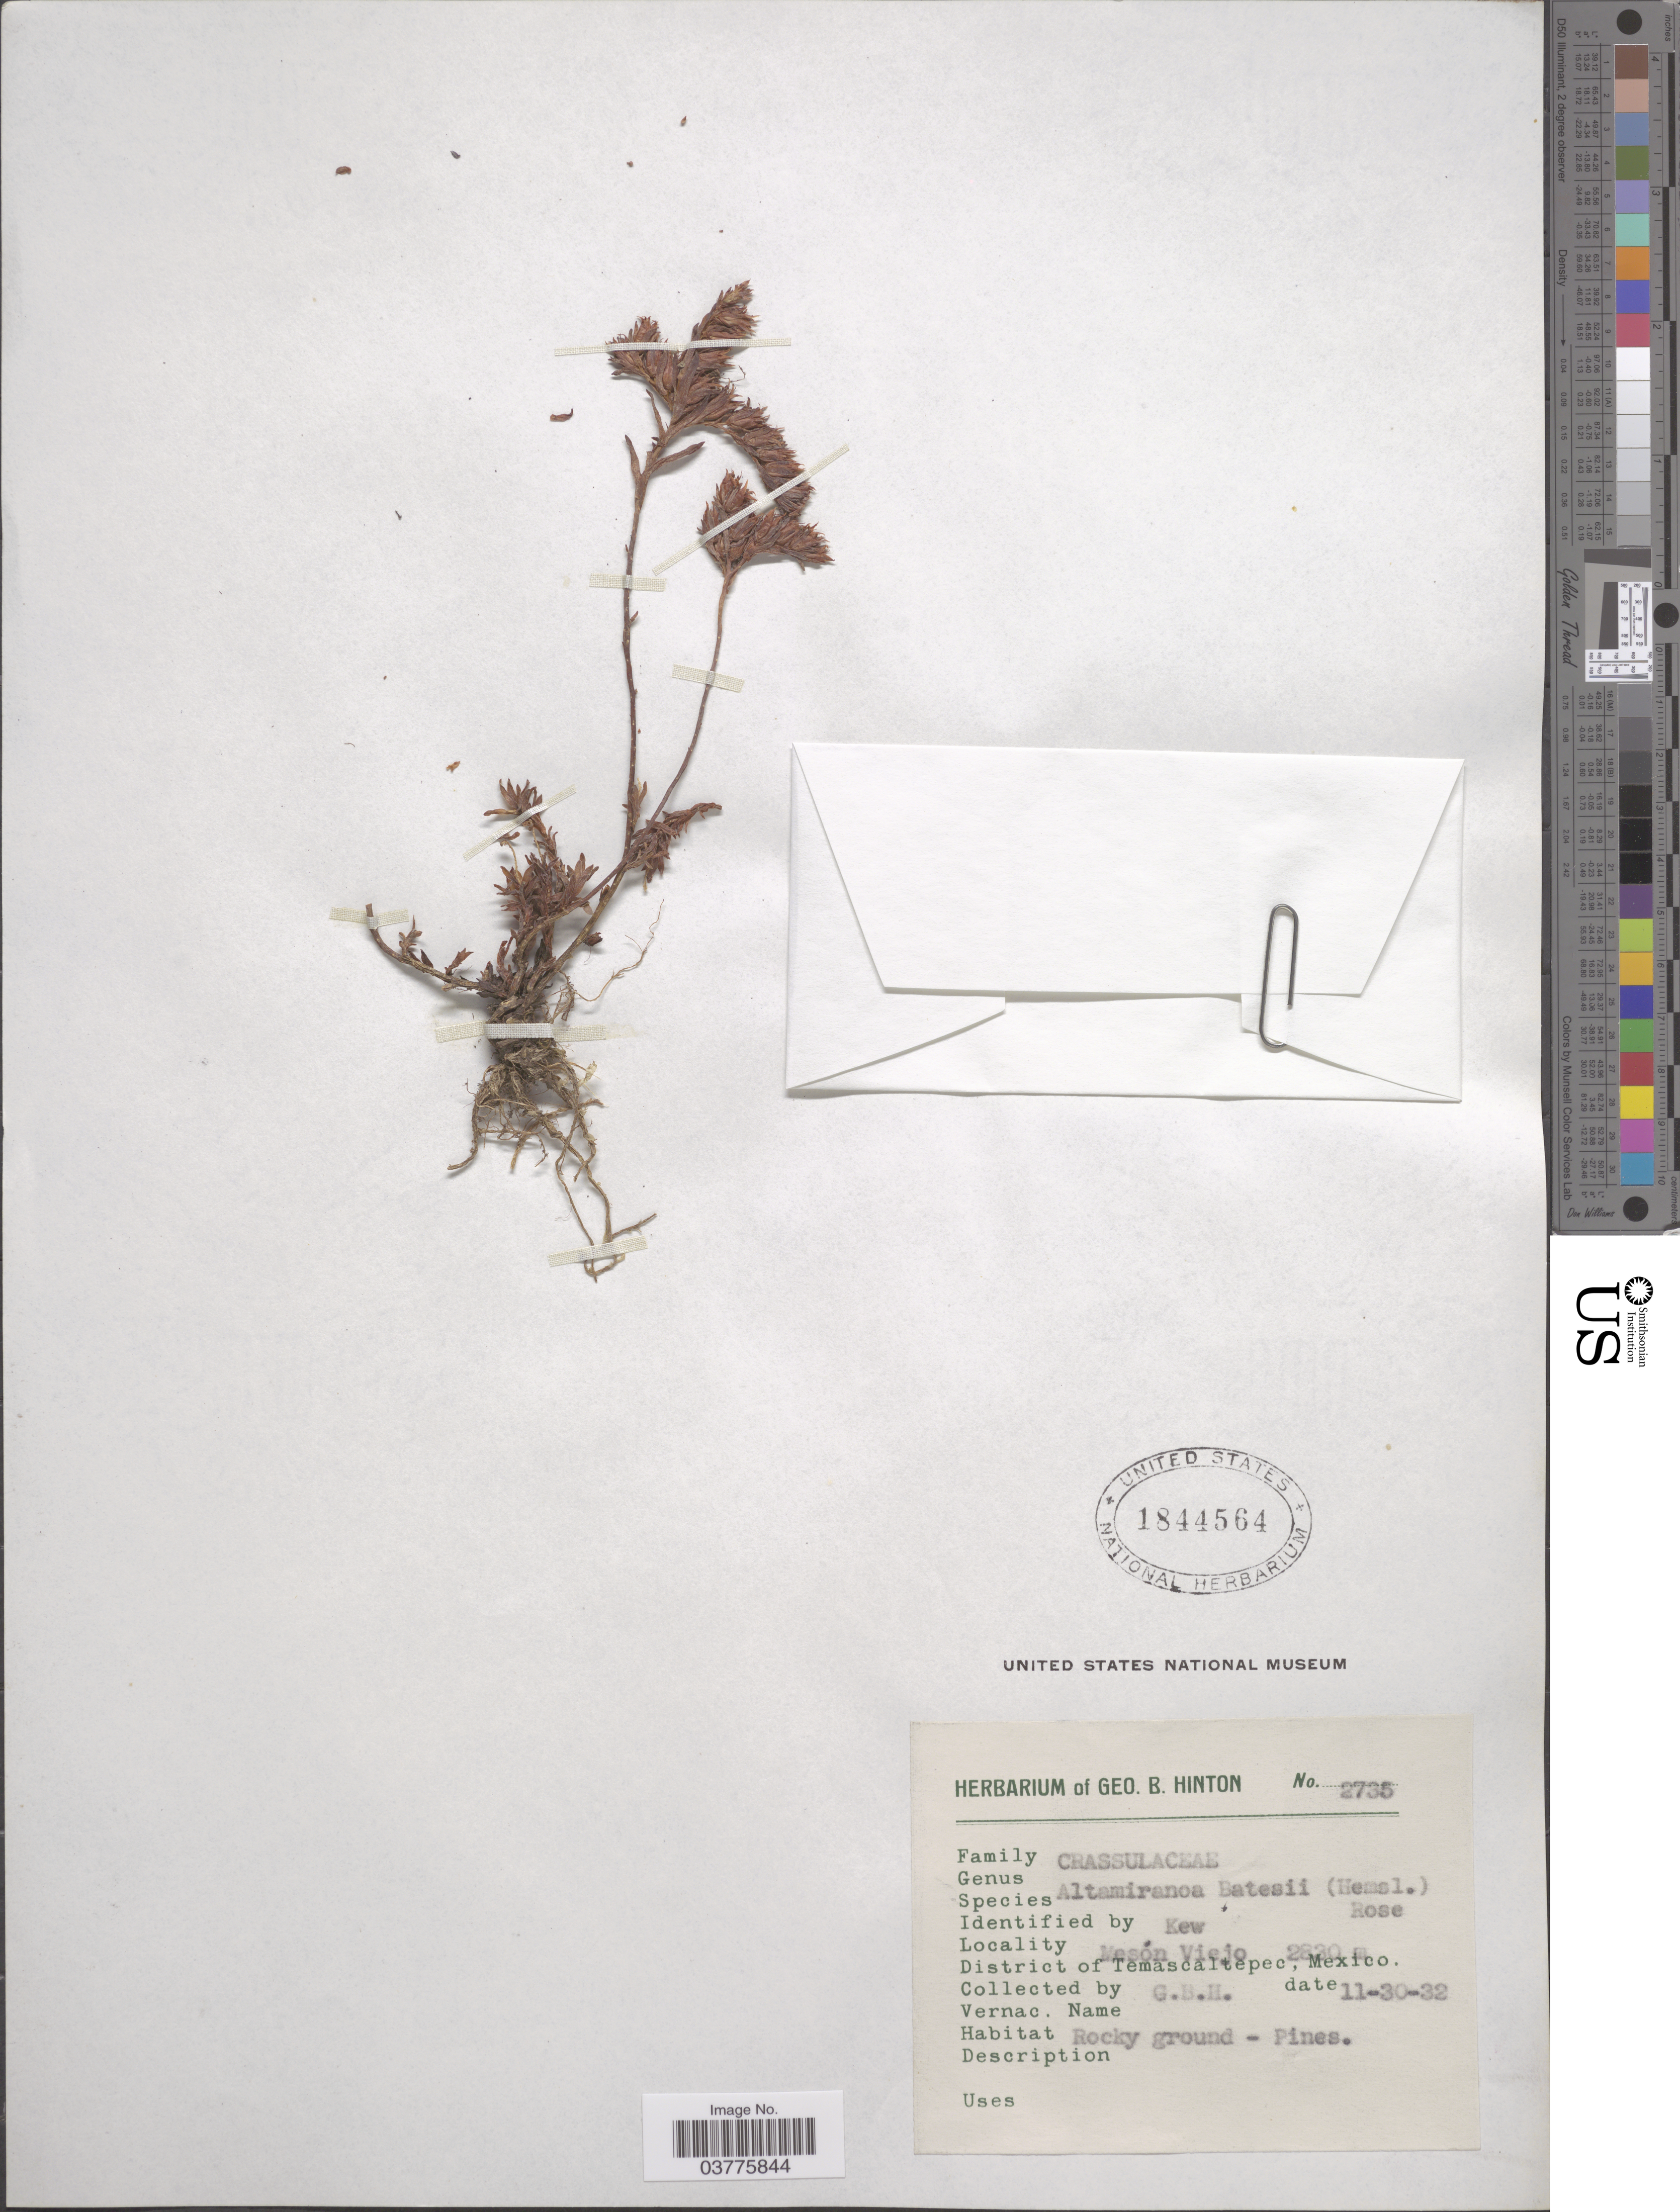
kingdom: Plantae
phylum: Tracheophyta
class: Magnoliopsida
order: Saxifragales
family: Crassulaceae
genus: Sedum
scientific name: Sedum goldmanii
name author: (Rose) Moran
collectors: G. B. Hinton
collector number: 2735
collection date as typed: Transcribed d/m/y: 30/11/32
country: Mexico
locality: Mesón Viejo. District of Temascaltepec.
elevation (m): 2830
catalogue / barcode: US 1844564